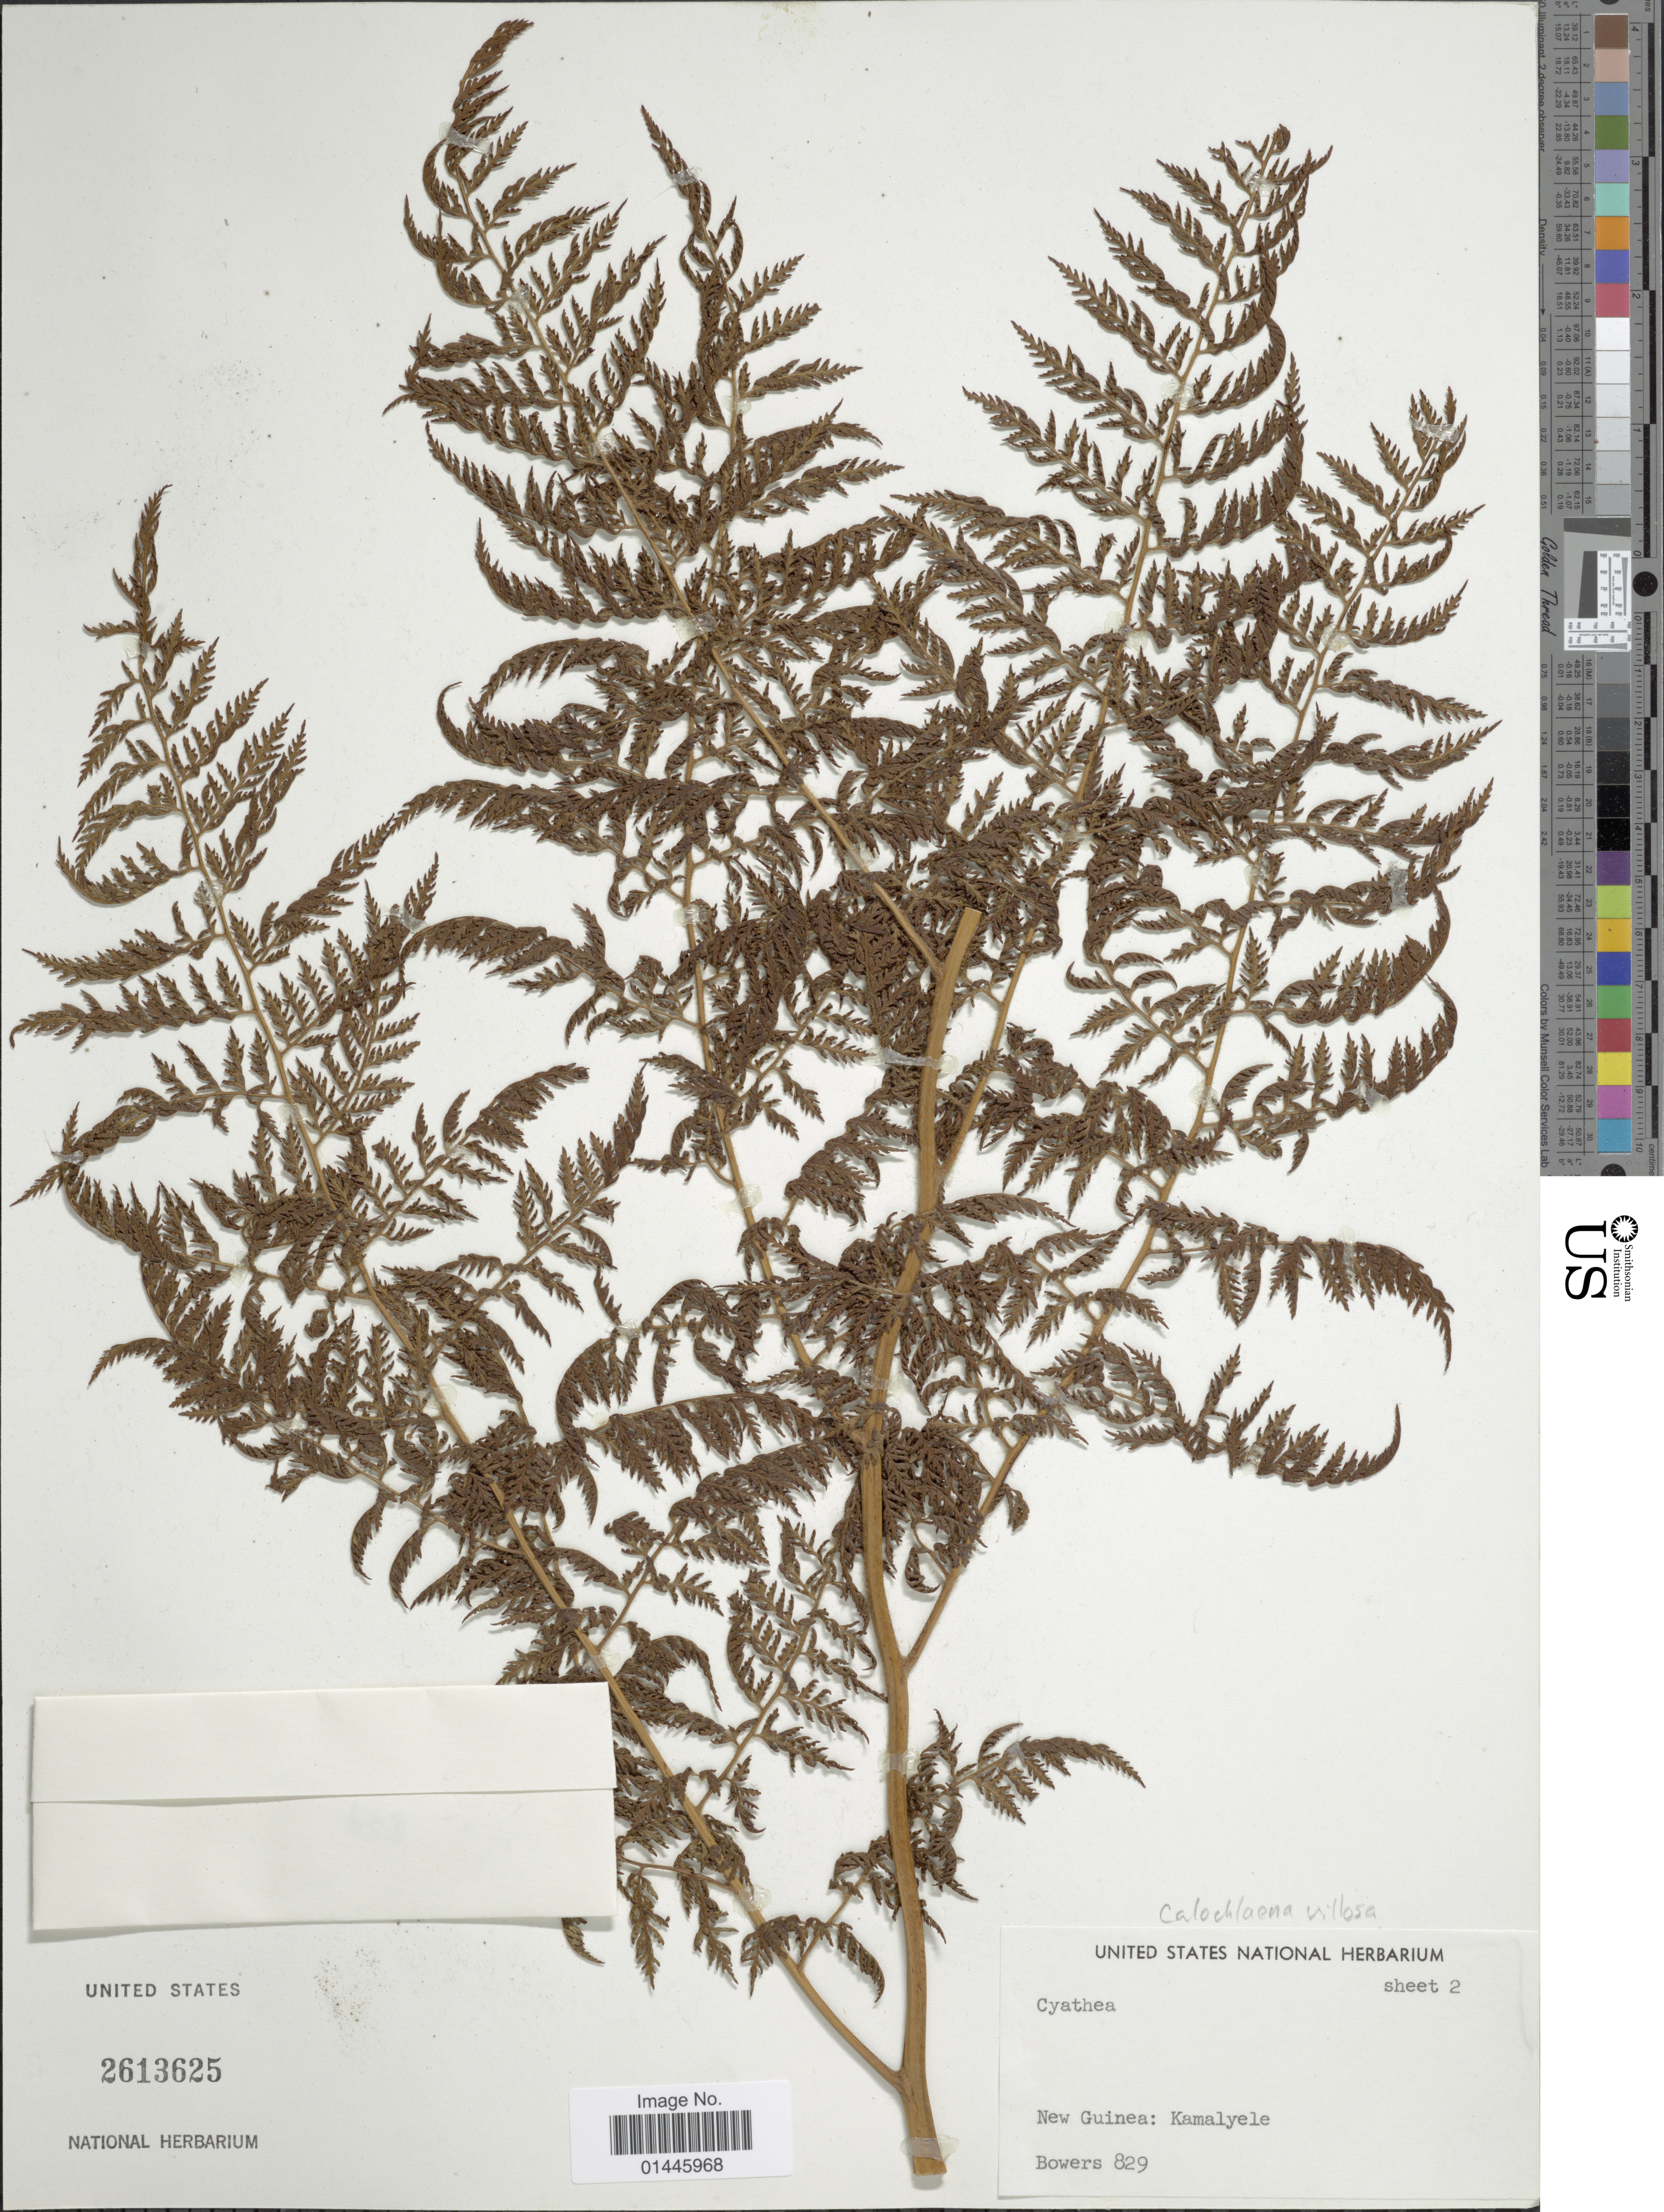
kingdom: Plantae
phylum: Tracheophyta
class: Polypodiopsida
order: Cyatheales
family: Dicksoniaceae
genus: Calochlaena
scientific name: Calochlaena villosa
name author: (C. Chr.) M.D. Turner & R.A. White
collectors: -. Bowers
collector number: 829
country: Papua New Guinea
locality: New Guinea: Kamalyele.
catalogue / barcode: US 2613625